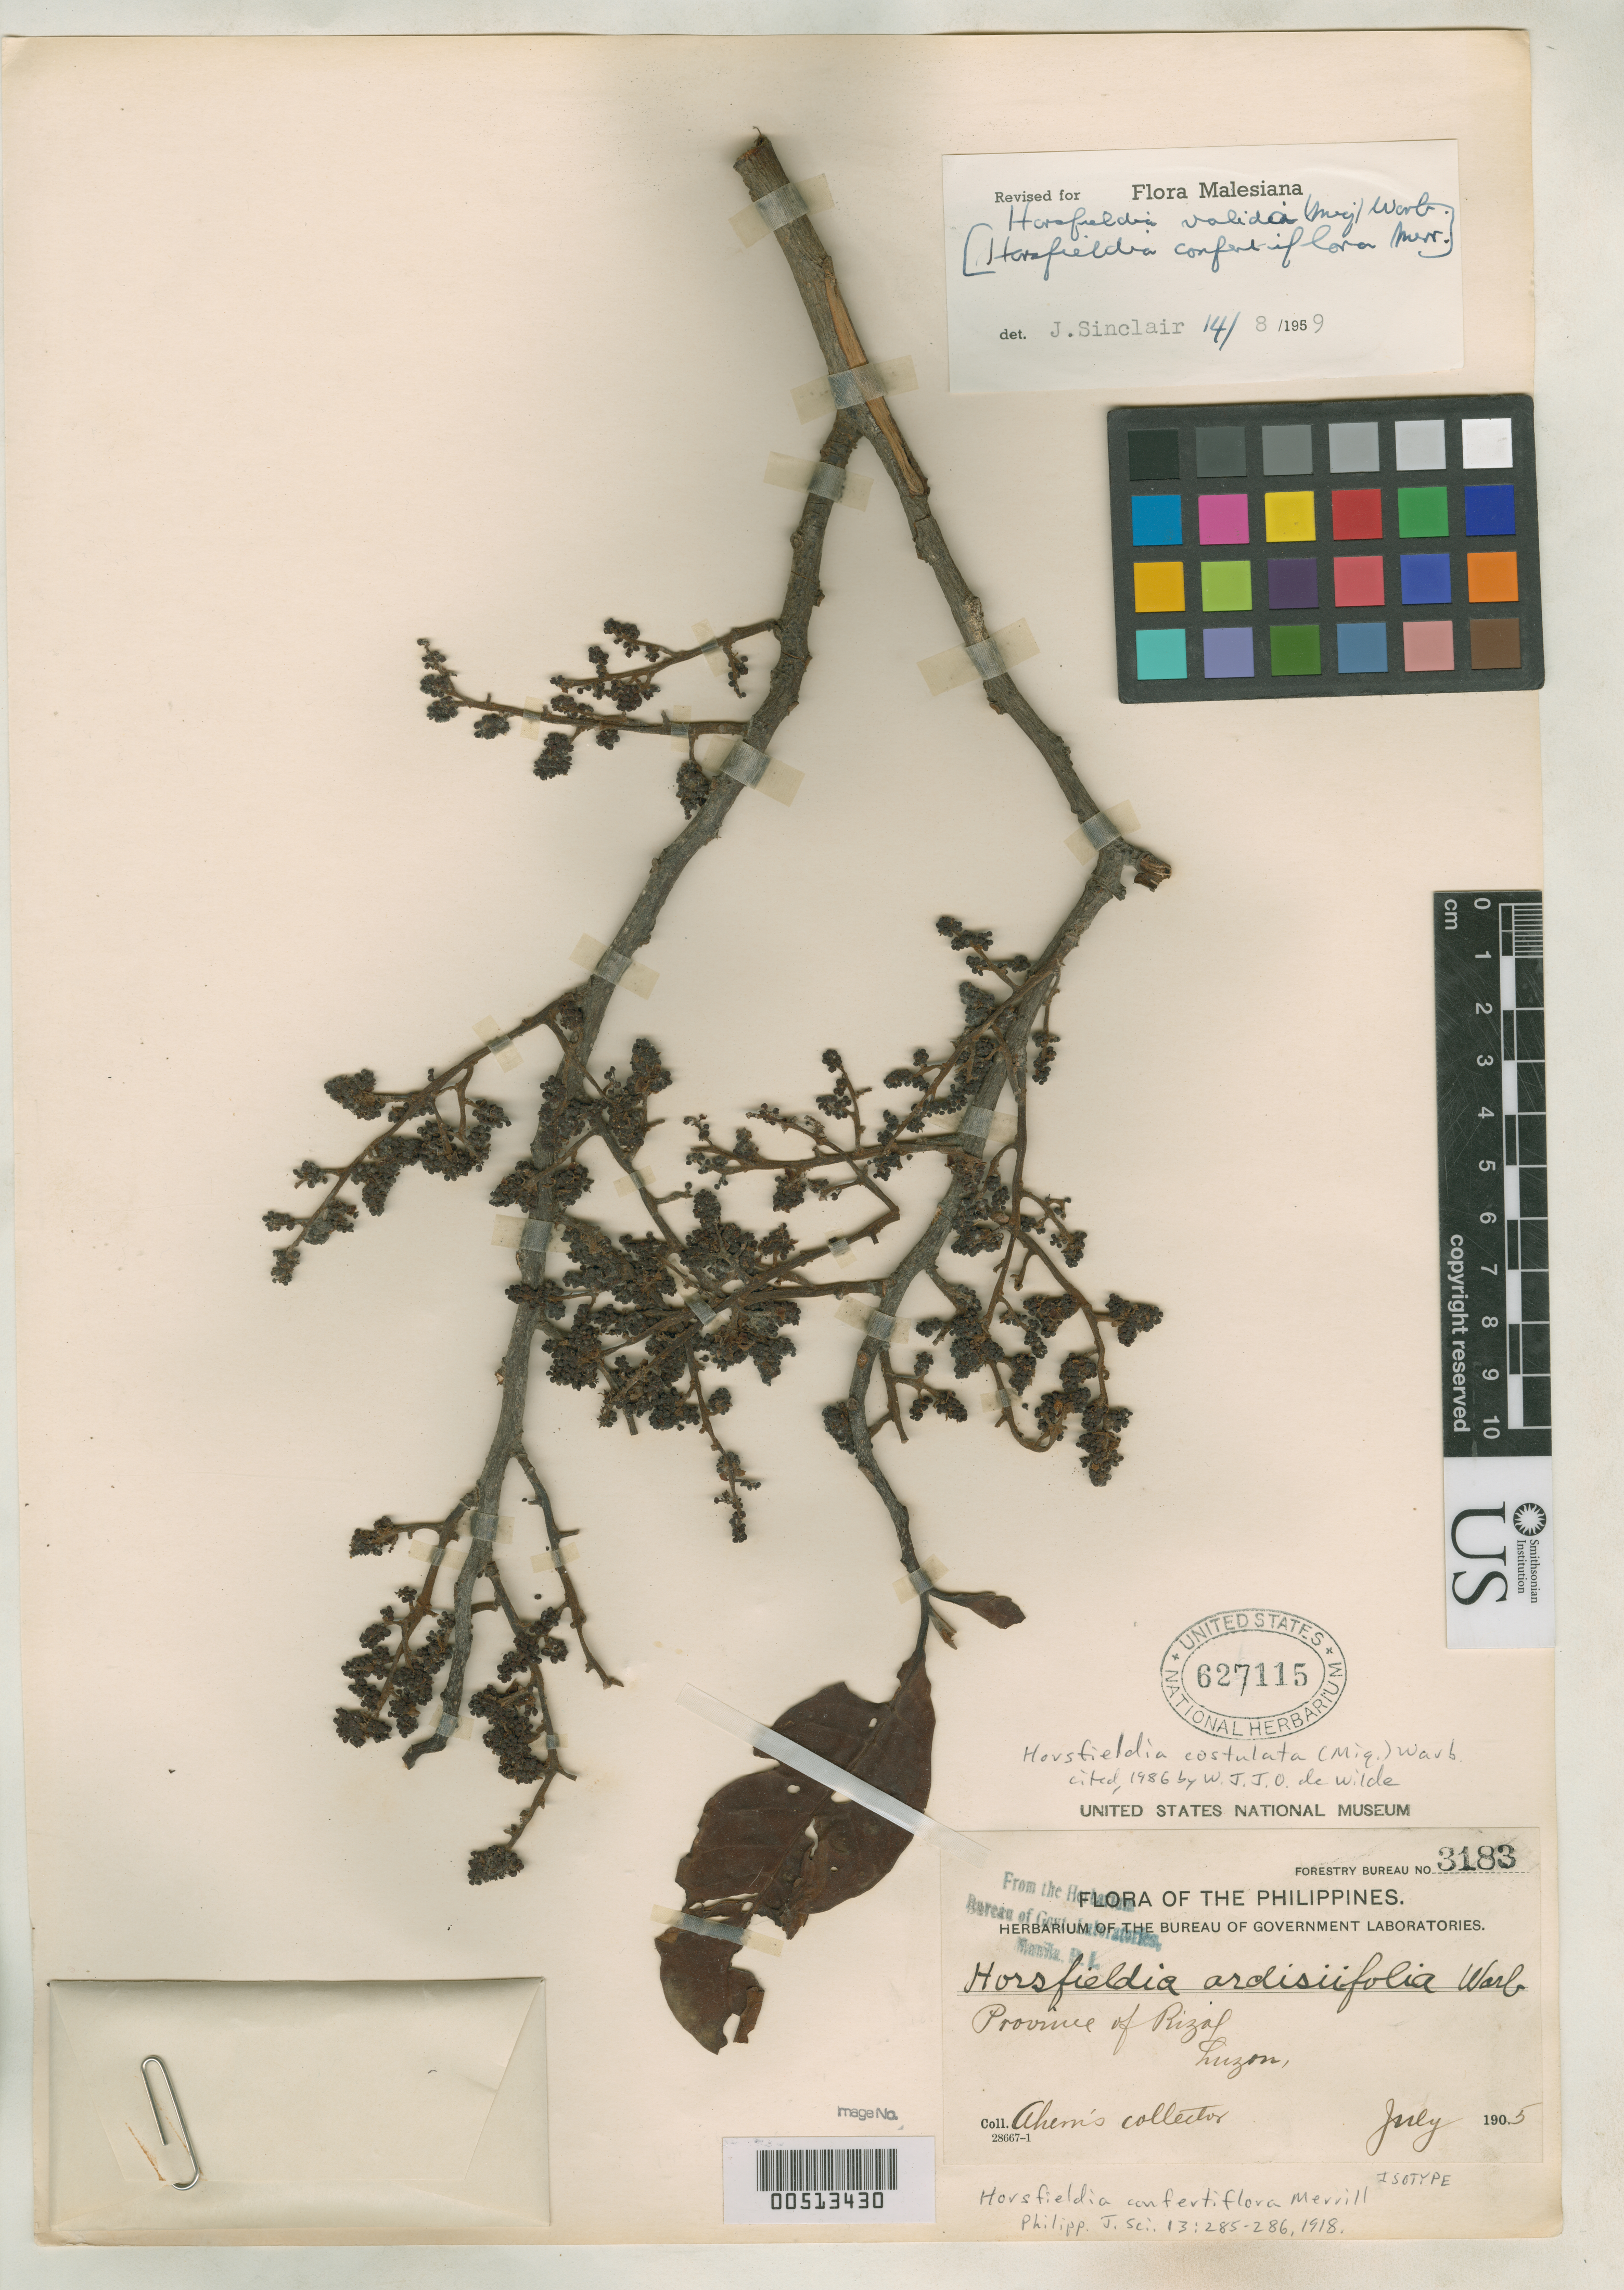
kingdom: Plantae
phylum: Tracheophyta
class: Magnoliopsida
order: Magnoliales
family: Myristicaceae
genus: Horsfieldia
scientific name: Horsfieldia confertiflora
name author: Merr.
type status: Isotype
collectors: Ahern's collector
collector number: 3183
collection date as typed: Jul 1905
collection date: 1905-07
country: Philippines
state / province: Calabarzon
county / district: Rizal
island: Luzon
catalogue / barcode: US 627115